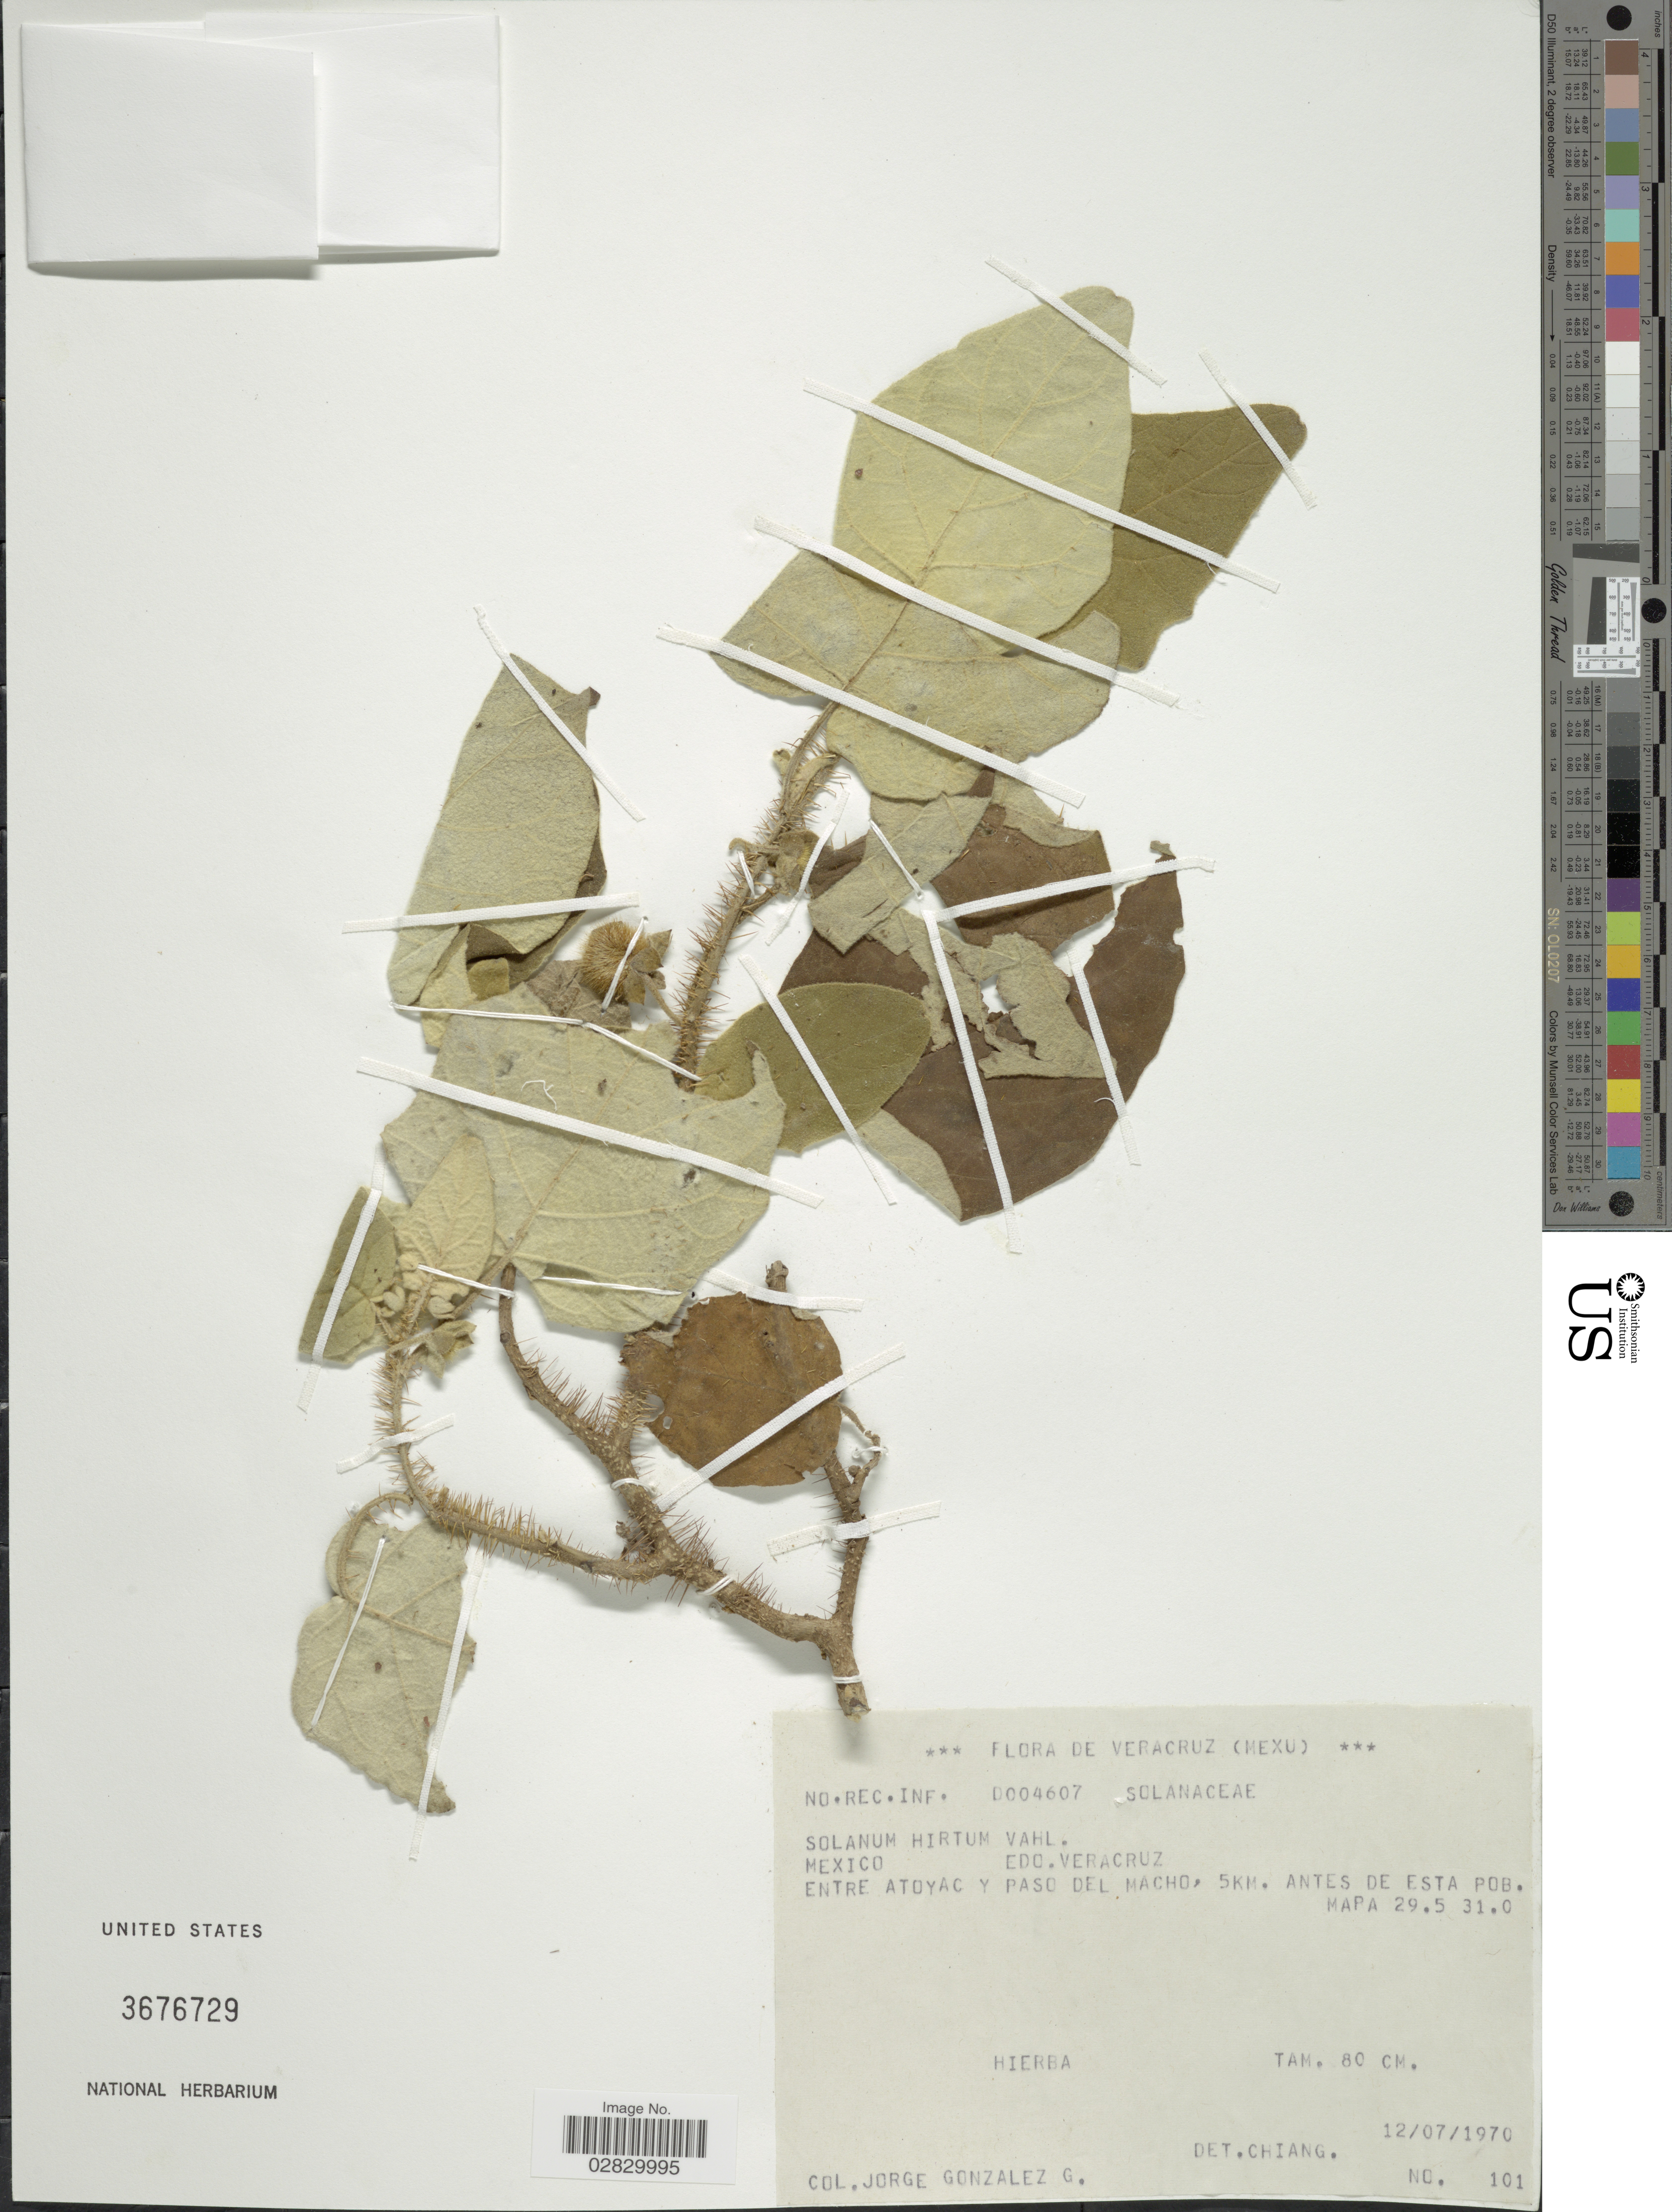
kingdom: Plantae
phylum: Tracheophyta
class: Magnoliopsida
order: Solanales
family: Solanaceae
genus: Solanum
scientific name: Solanum hirtum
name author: Vahl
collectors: J. González G.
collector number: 101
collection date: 1970-07-12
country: Mexico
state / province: Veracruz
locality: Edo. Veracruz, Entre Atoyac y Paso del Macho, 5 km. Antes de esta Pob, Mapa 29.5 31.0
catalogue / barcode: US 3676729